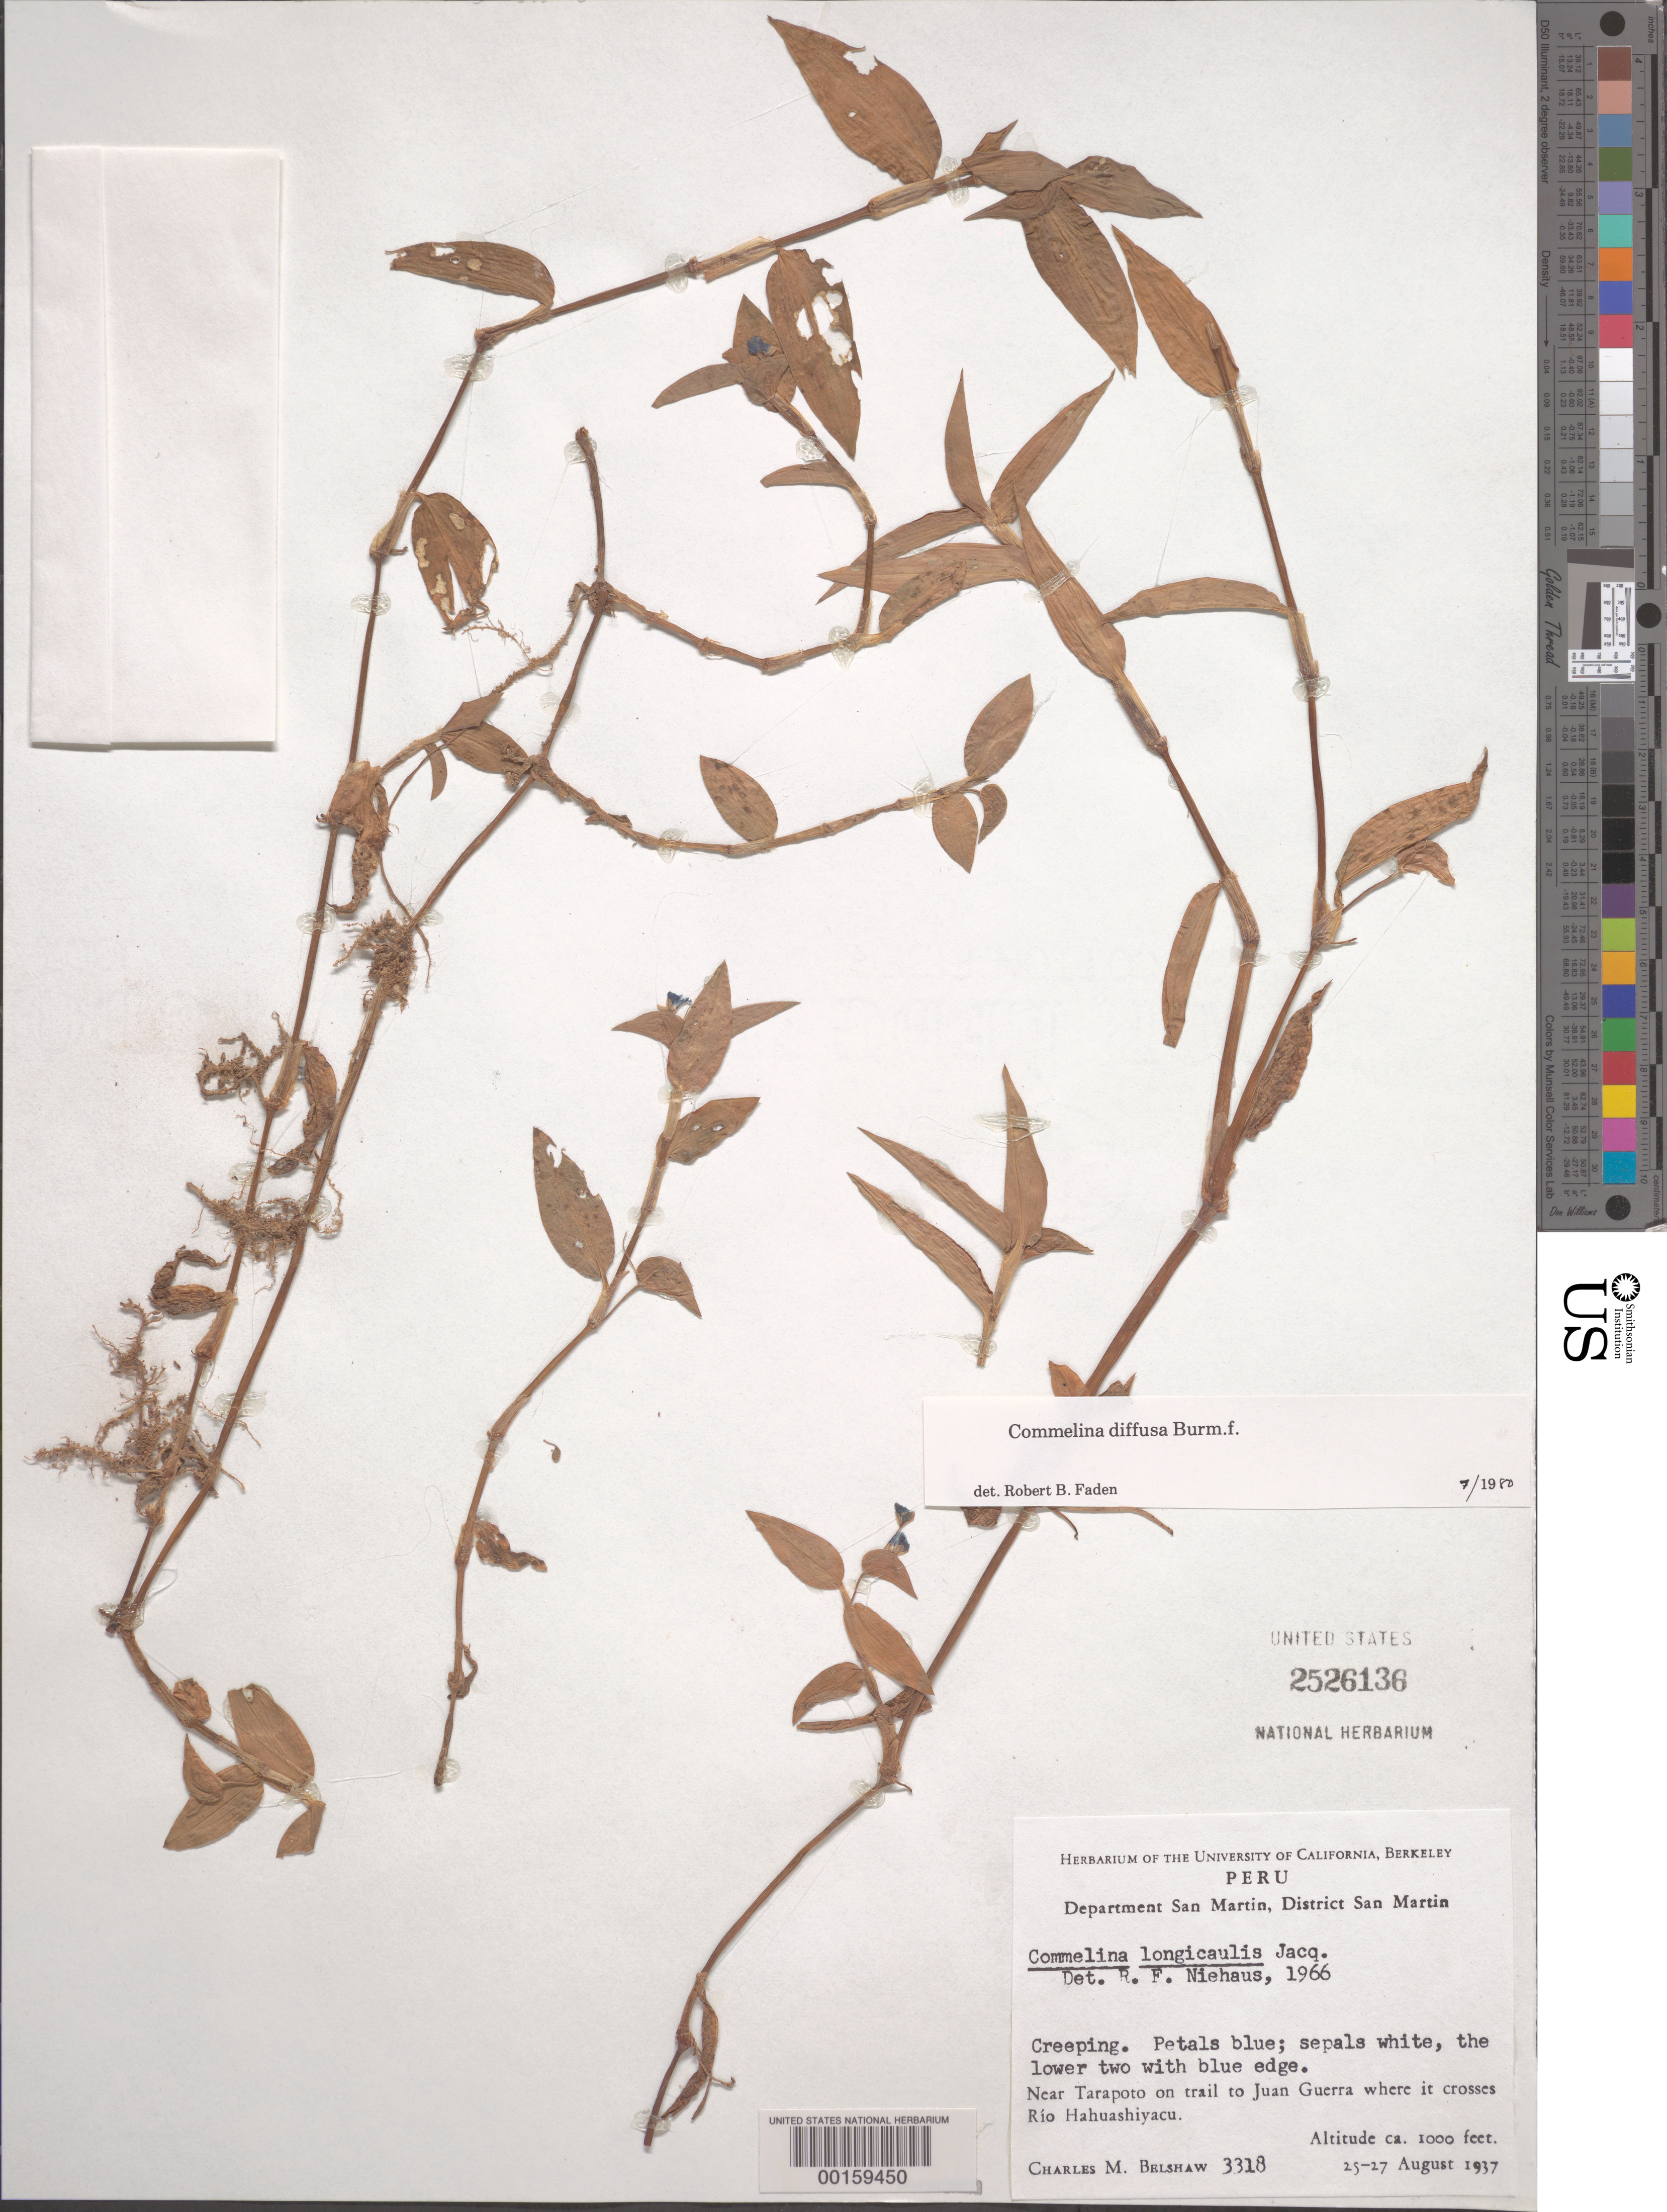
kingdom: Plantae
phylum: Tracheophyta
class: Liliopsida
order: Commelinales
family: Commelinaceae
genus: Commelina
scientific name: Commelina diffusa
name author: Burm. f.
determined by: Faden, Robert B., (US), Smithsonian Institution - National Museum of Natural History (UNITED STATES)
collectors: C. Shaw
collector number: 3318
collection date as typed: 25 Aug 1937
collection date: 1937-08-25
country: Peru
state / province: San Martín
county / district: San Martín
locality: Tarapoto; trail to juan guerra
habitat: Trailside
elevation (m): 305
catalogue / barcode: US 2526136